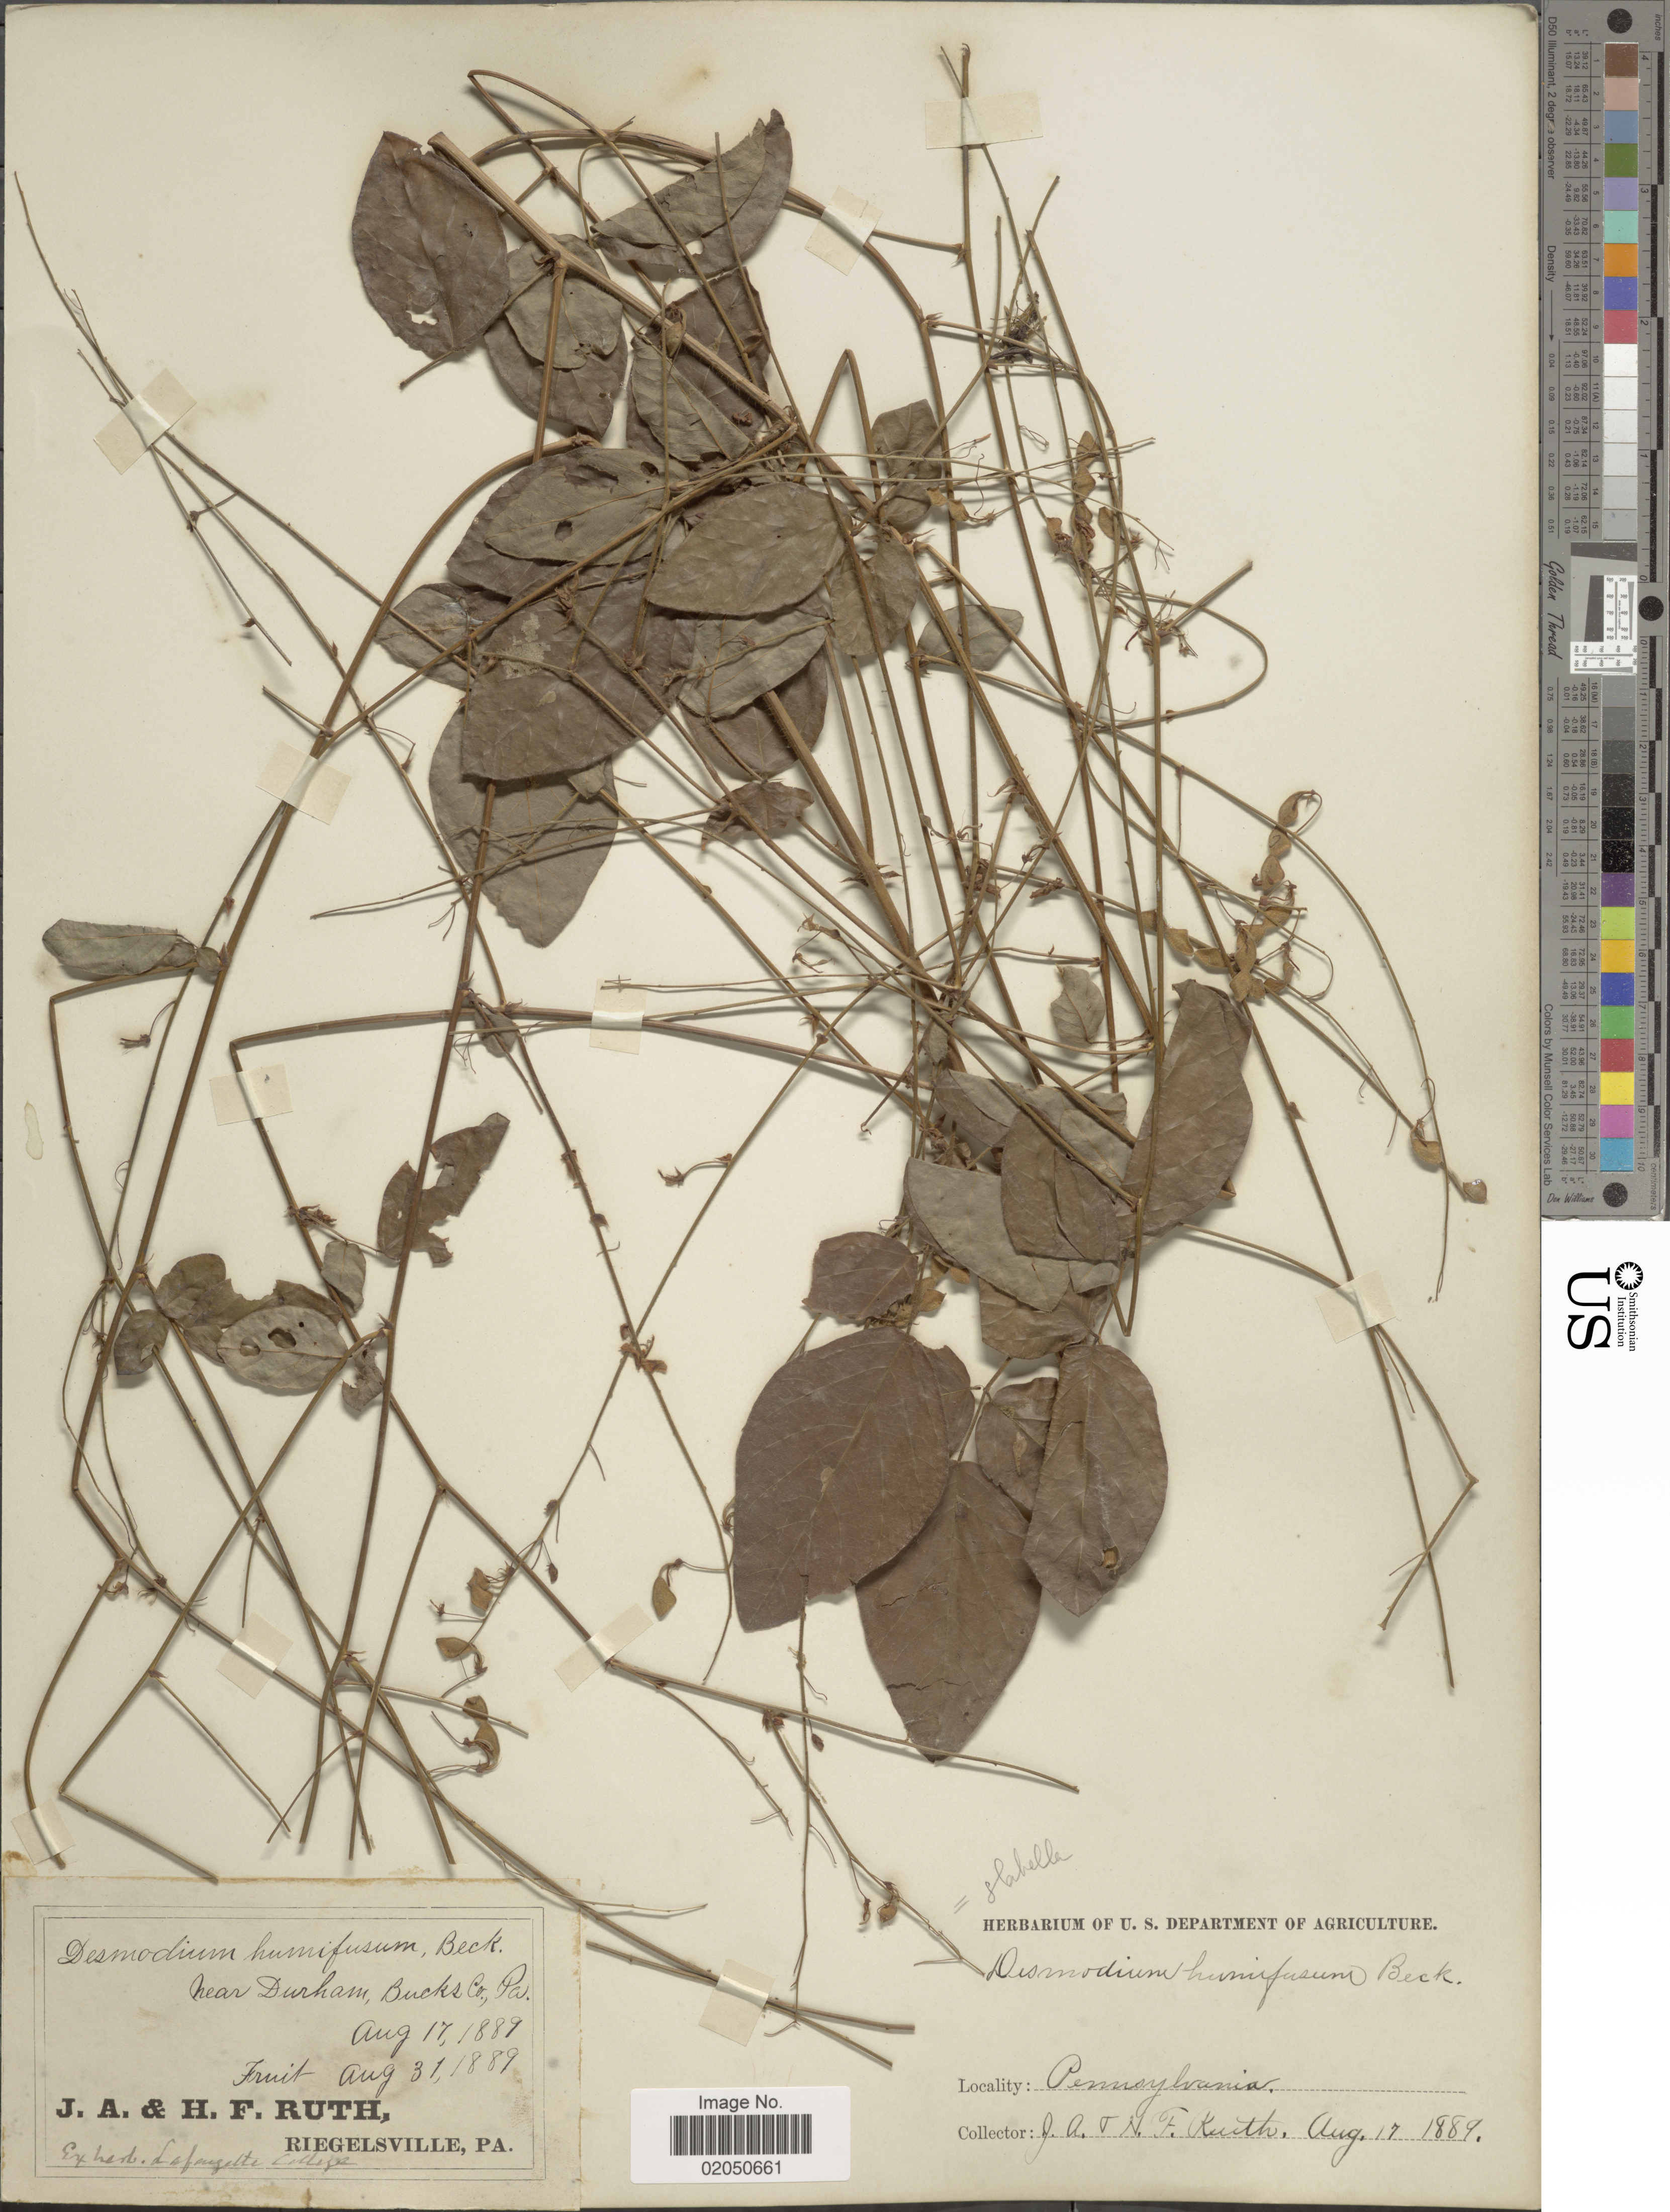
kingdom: Plantae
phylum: Tracheophyta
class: Magnoliopsida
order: Fabales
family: Fabaceae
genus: Desmodium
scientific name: Desmodium glabellum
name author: (Michx.) DC.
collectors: J. Ruth & H. Ruth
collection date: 1889-08-17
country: United States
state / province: Pennsylvania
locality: Near Durham, Bucks Co.